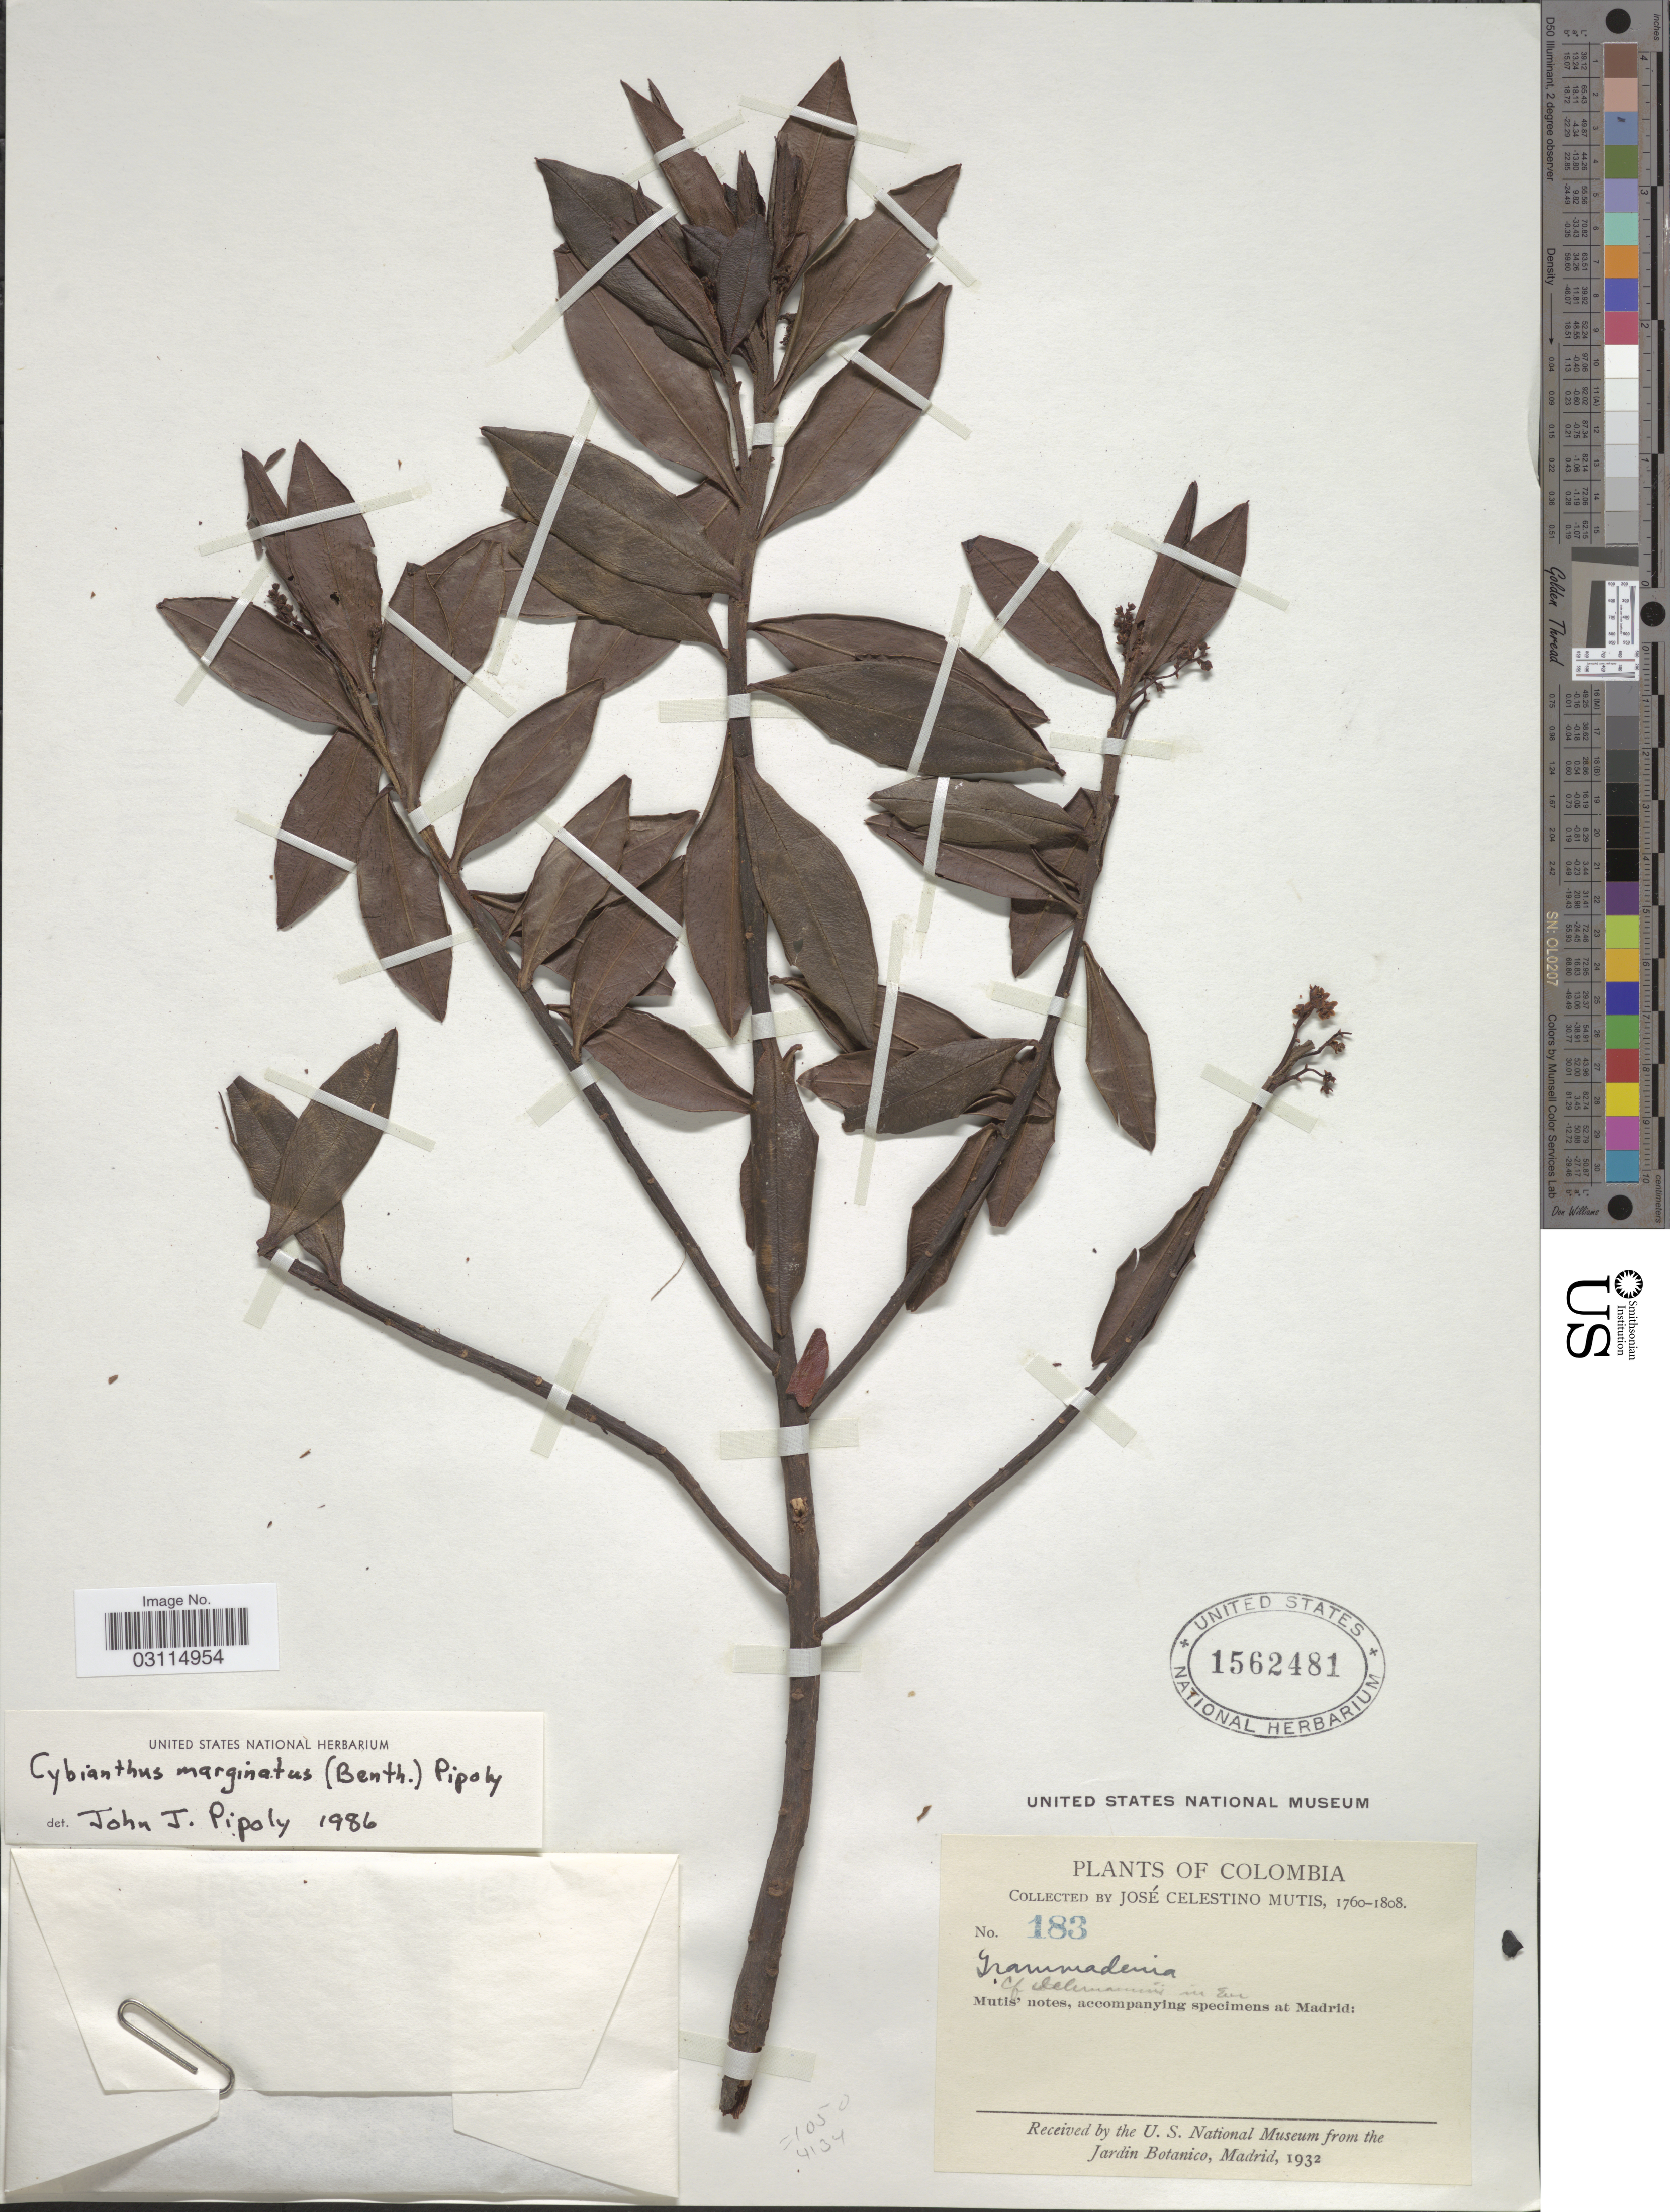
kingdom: Plantae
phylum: Tracheophyta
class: Magnoliopsida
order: Ericales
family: Primulaceae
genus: Cybianthus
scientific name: Cybianthus marginatus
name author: (Benth.) Pipoly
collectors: J. C. B. Mutis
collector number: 183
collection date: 1760/1808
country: Colombia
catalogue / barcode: US 1562481